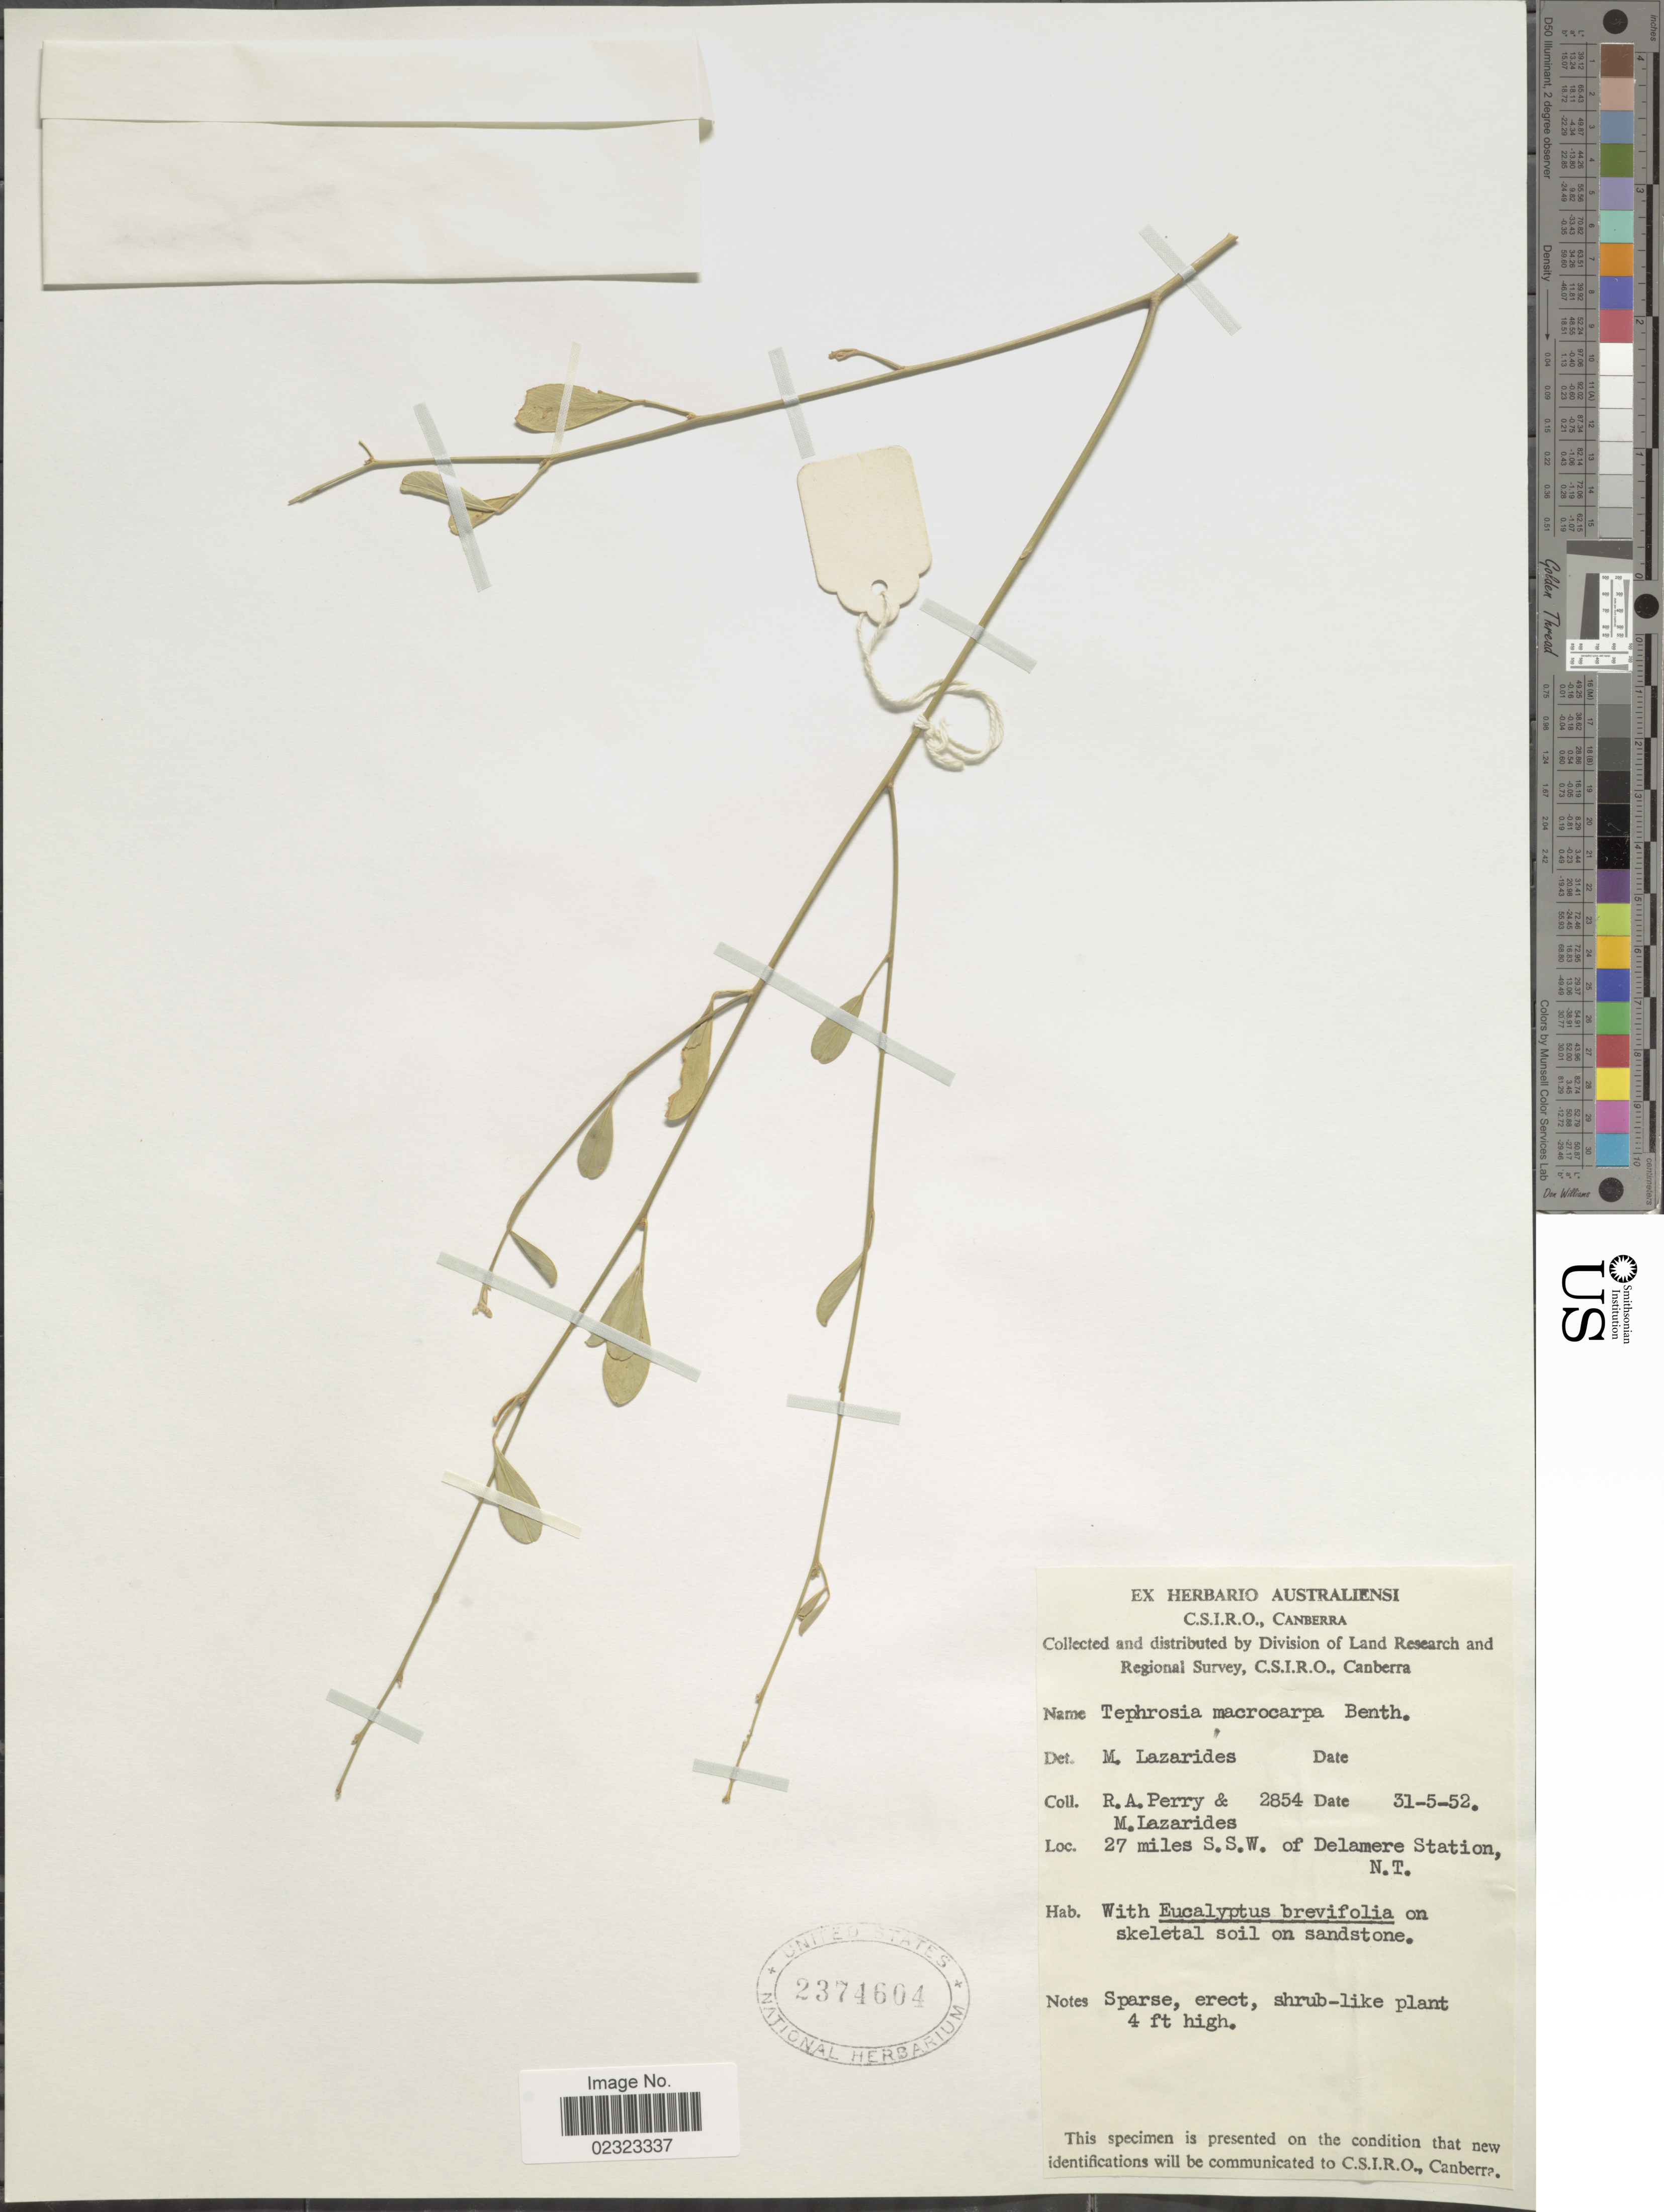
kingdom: Plantae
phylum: Tracheophyta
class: Magnoliopsida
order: Fabales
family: Fabaceae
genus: Tephrosia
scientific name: Tephrosia macrocarpa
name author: Benth.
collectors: Perry, R. A. & M. Lazarides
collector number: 2854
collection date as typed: Transcribed d/m/y: 31/5/52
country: Australia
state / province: Northern Territory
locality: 27 miles S.S.W. of Delamere Station, N. T.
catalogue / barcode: US 2374604